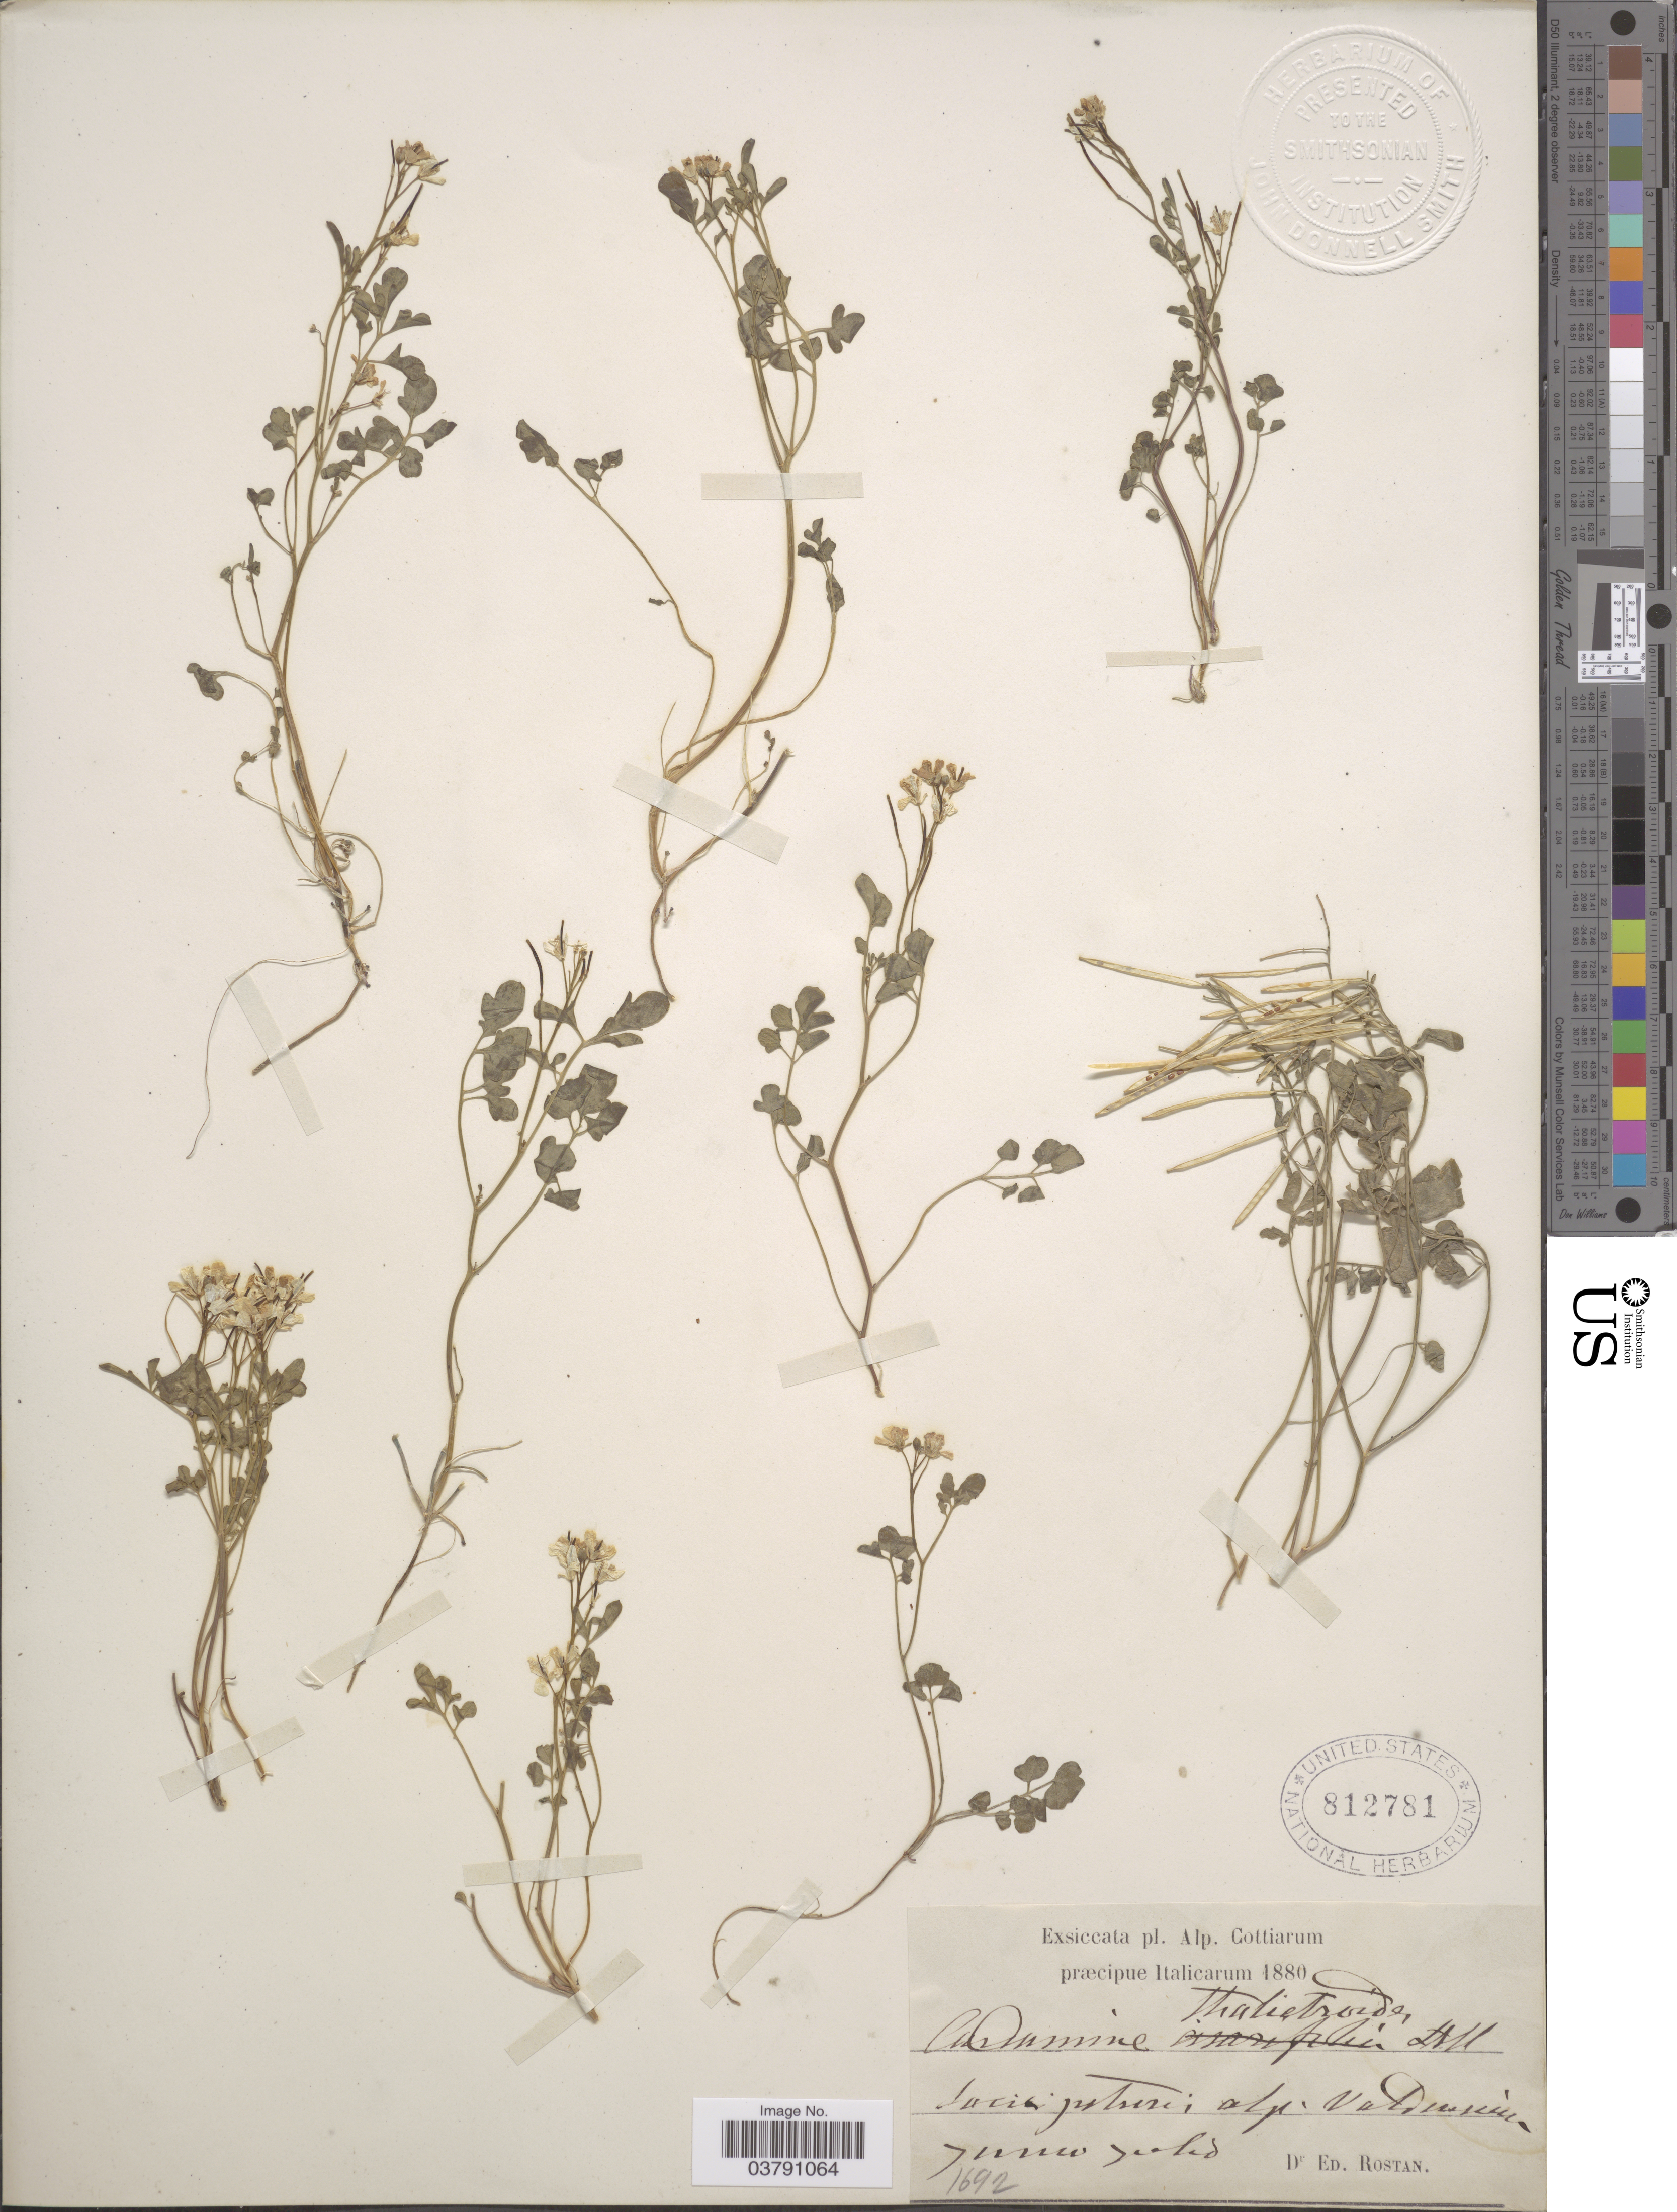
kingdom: Plantae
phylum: Tracheophyta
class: Magnoliopsida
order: Brassicales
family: Brassicaceae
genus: Cardamine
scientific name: Cardamine thalictroides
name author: All.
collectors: E. Rostan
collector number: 1692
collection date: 1880-06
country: Italy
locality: Alp. Cottiarum præcipue Italicarum. Locis pasture i alp Valdivia. [interpreted]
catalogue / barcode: US 812781